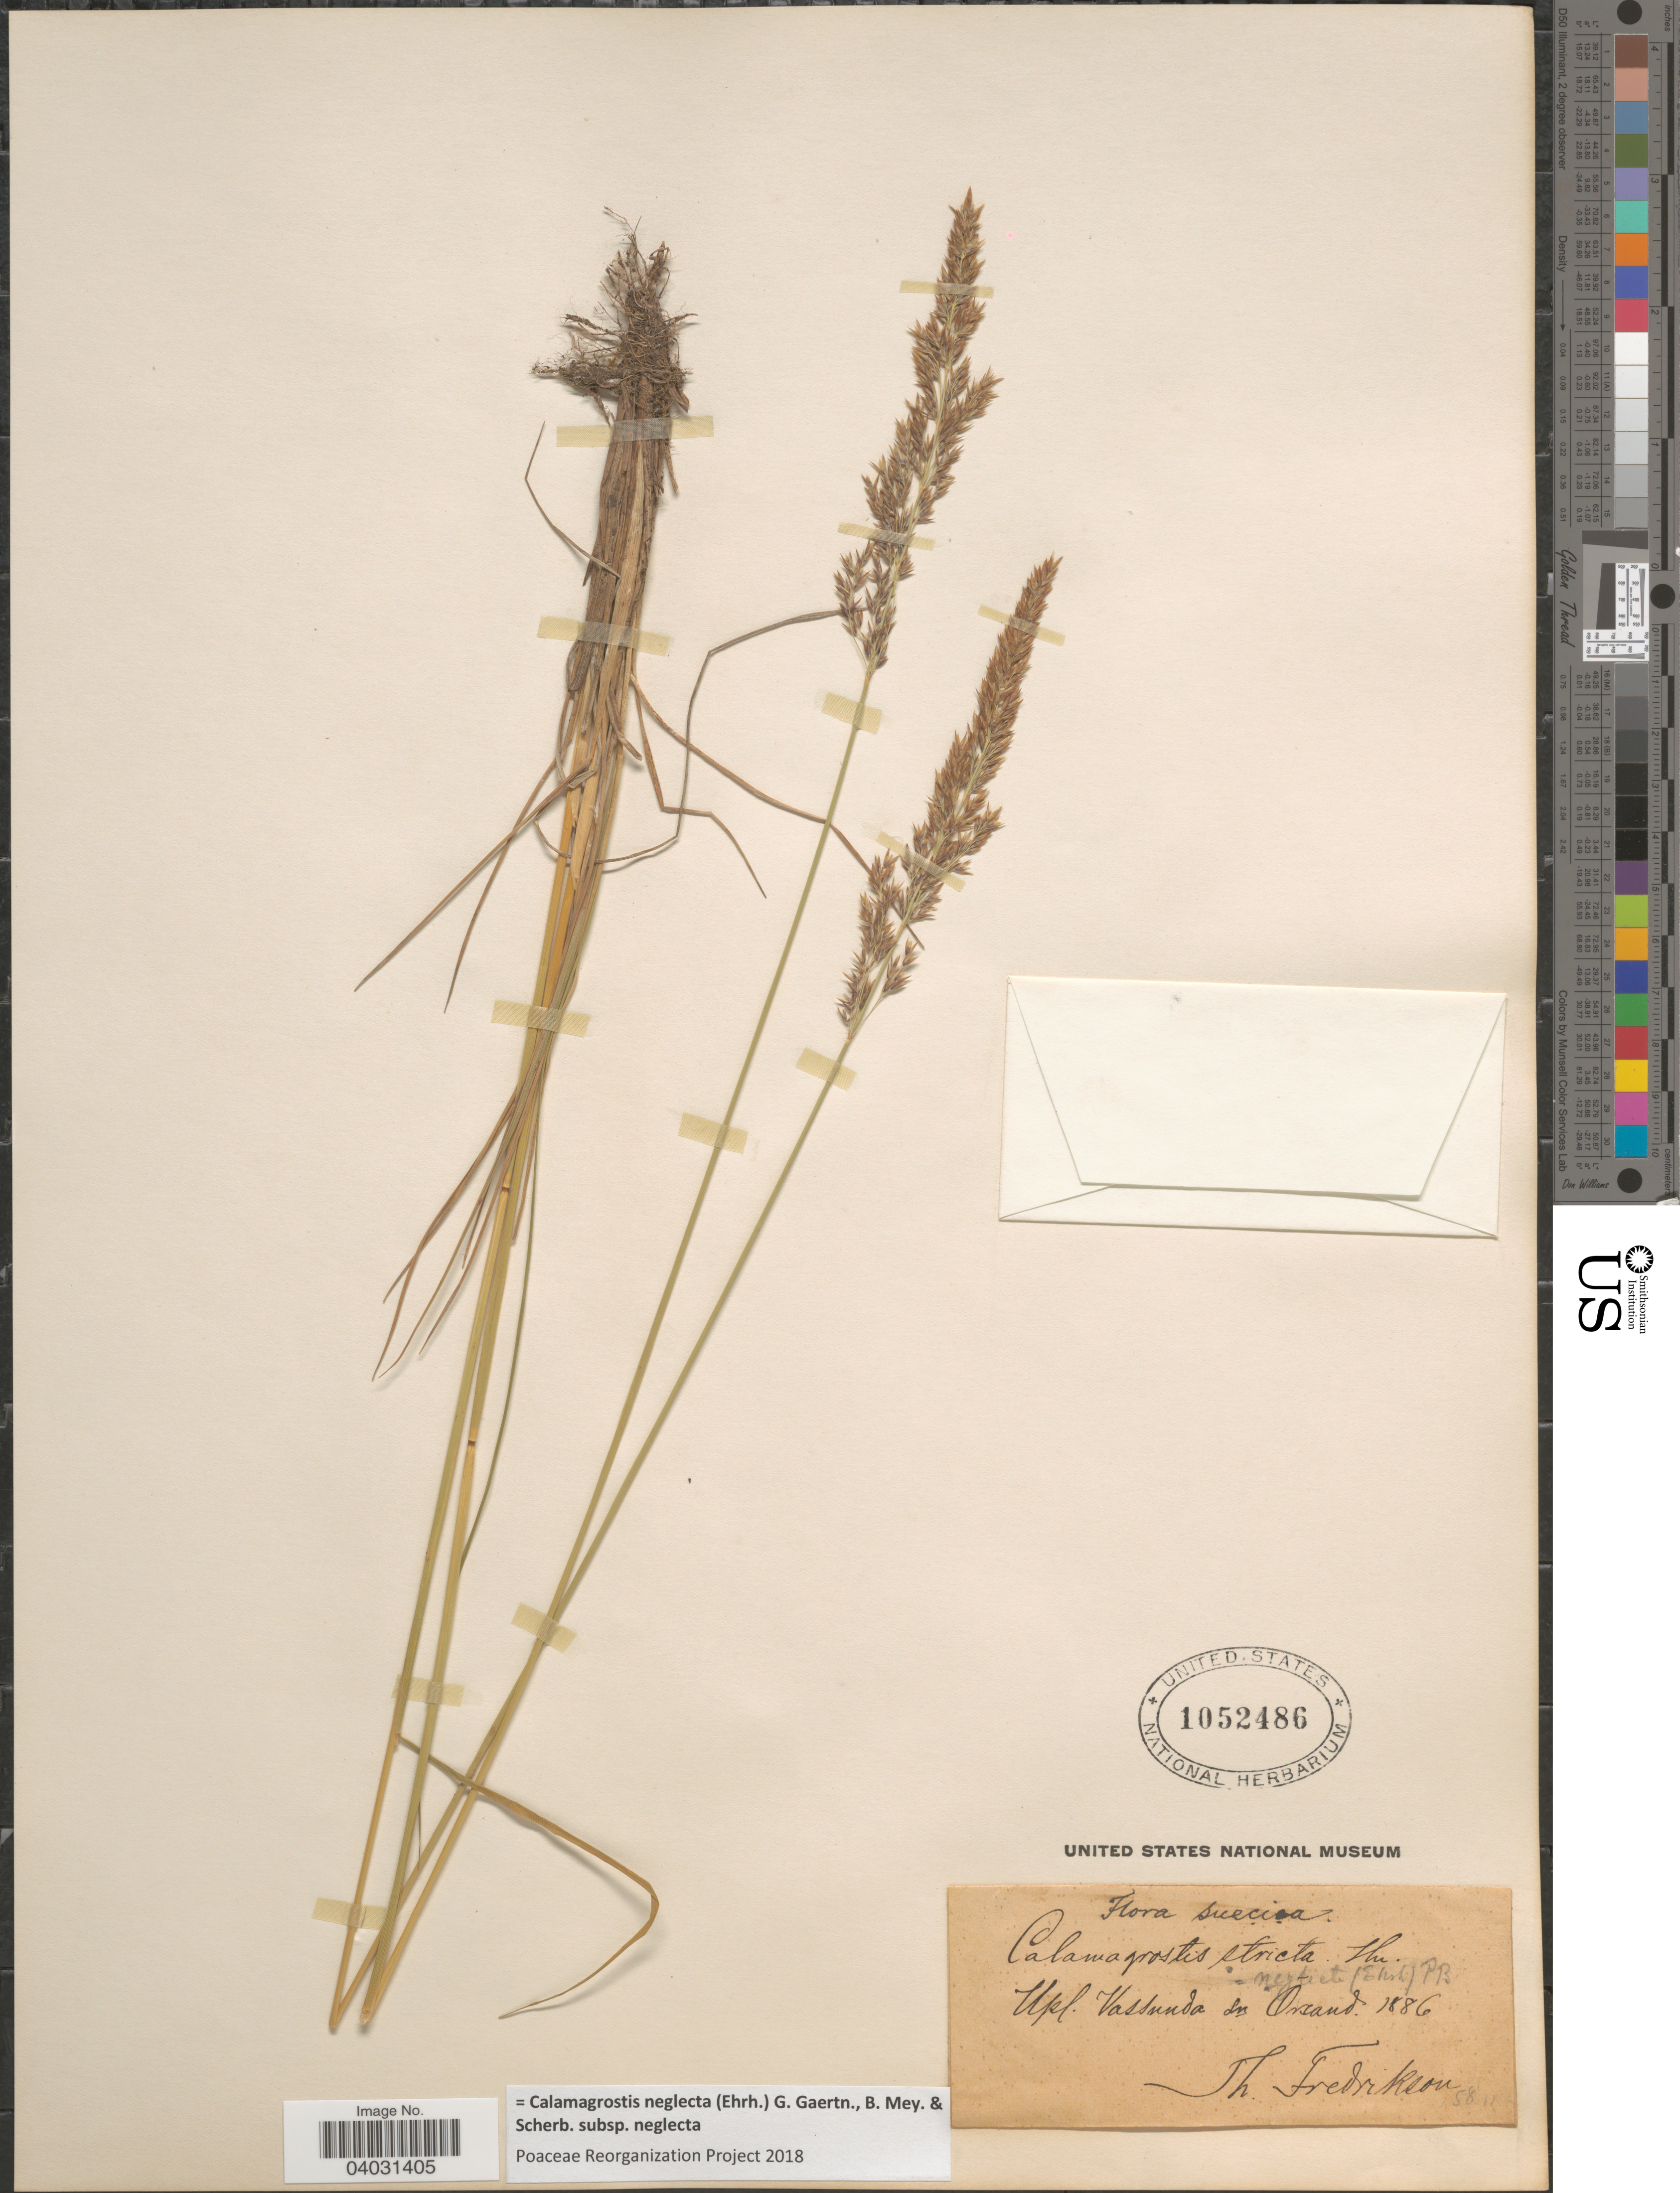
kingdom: Plantae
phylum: Tracheophyta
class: Liliopsida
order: Poales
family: Poaceae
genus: Calamagrostis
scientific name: Calamagrostis neglecta subsp. neglecta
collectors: T. Fredrikson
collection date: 1886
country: Sweden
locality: Suecica. Upl. Vassunda du Orsand.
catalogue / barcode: US 1052486